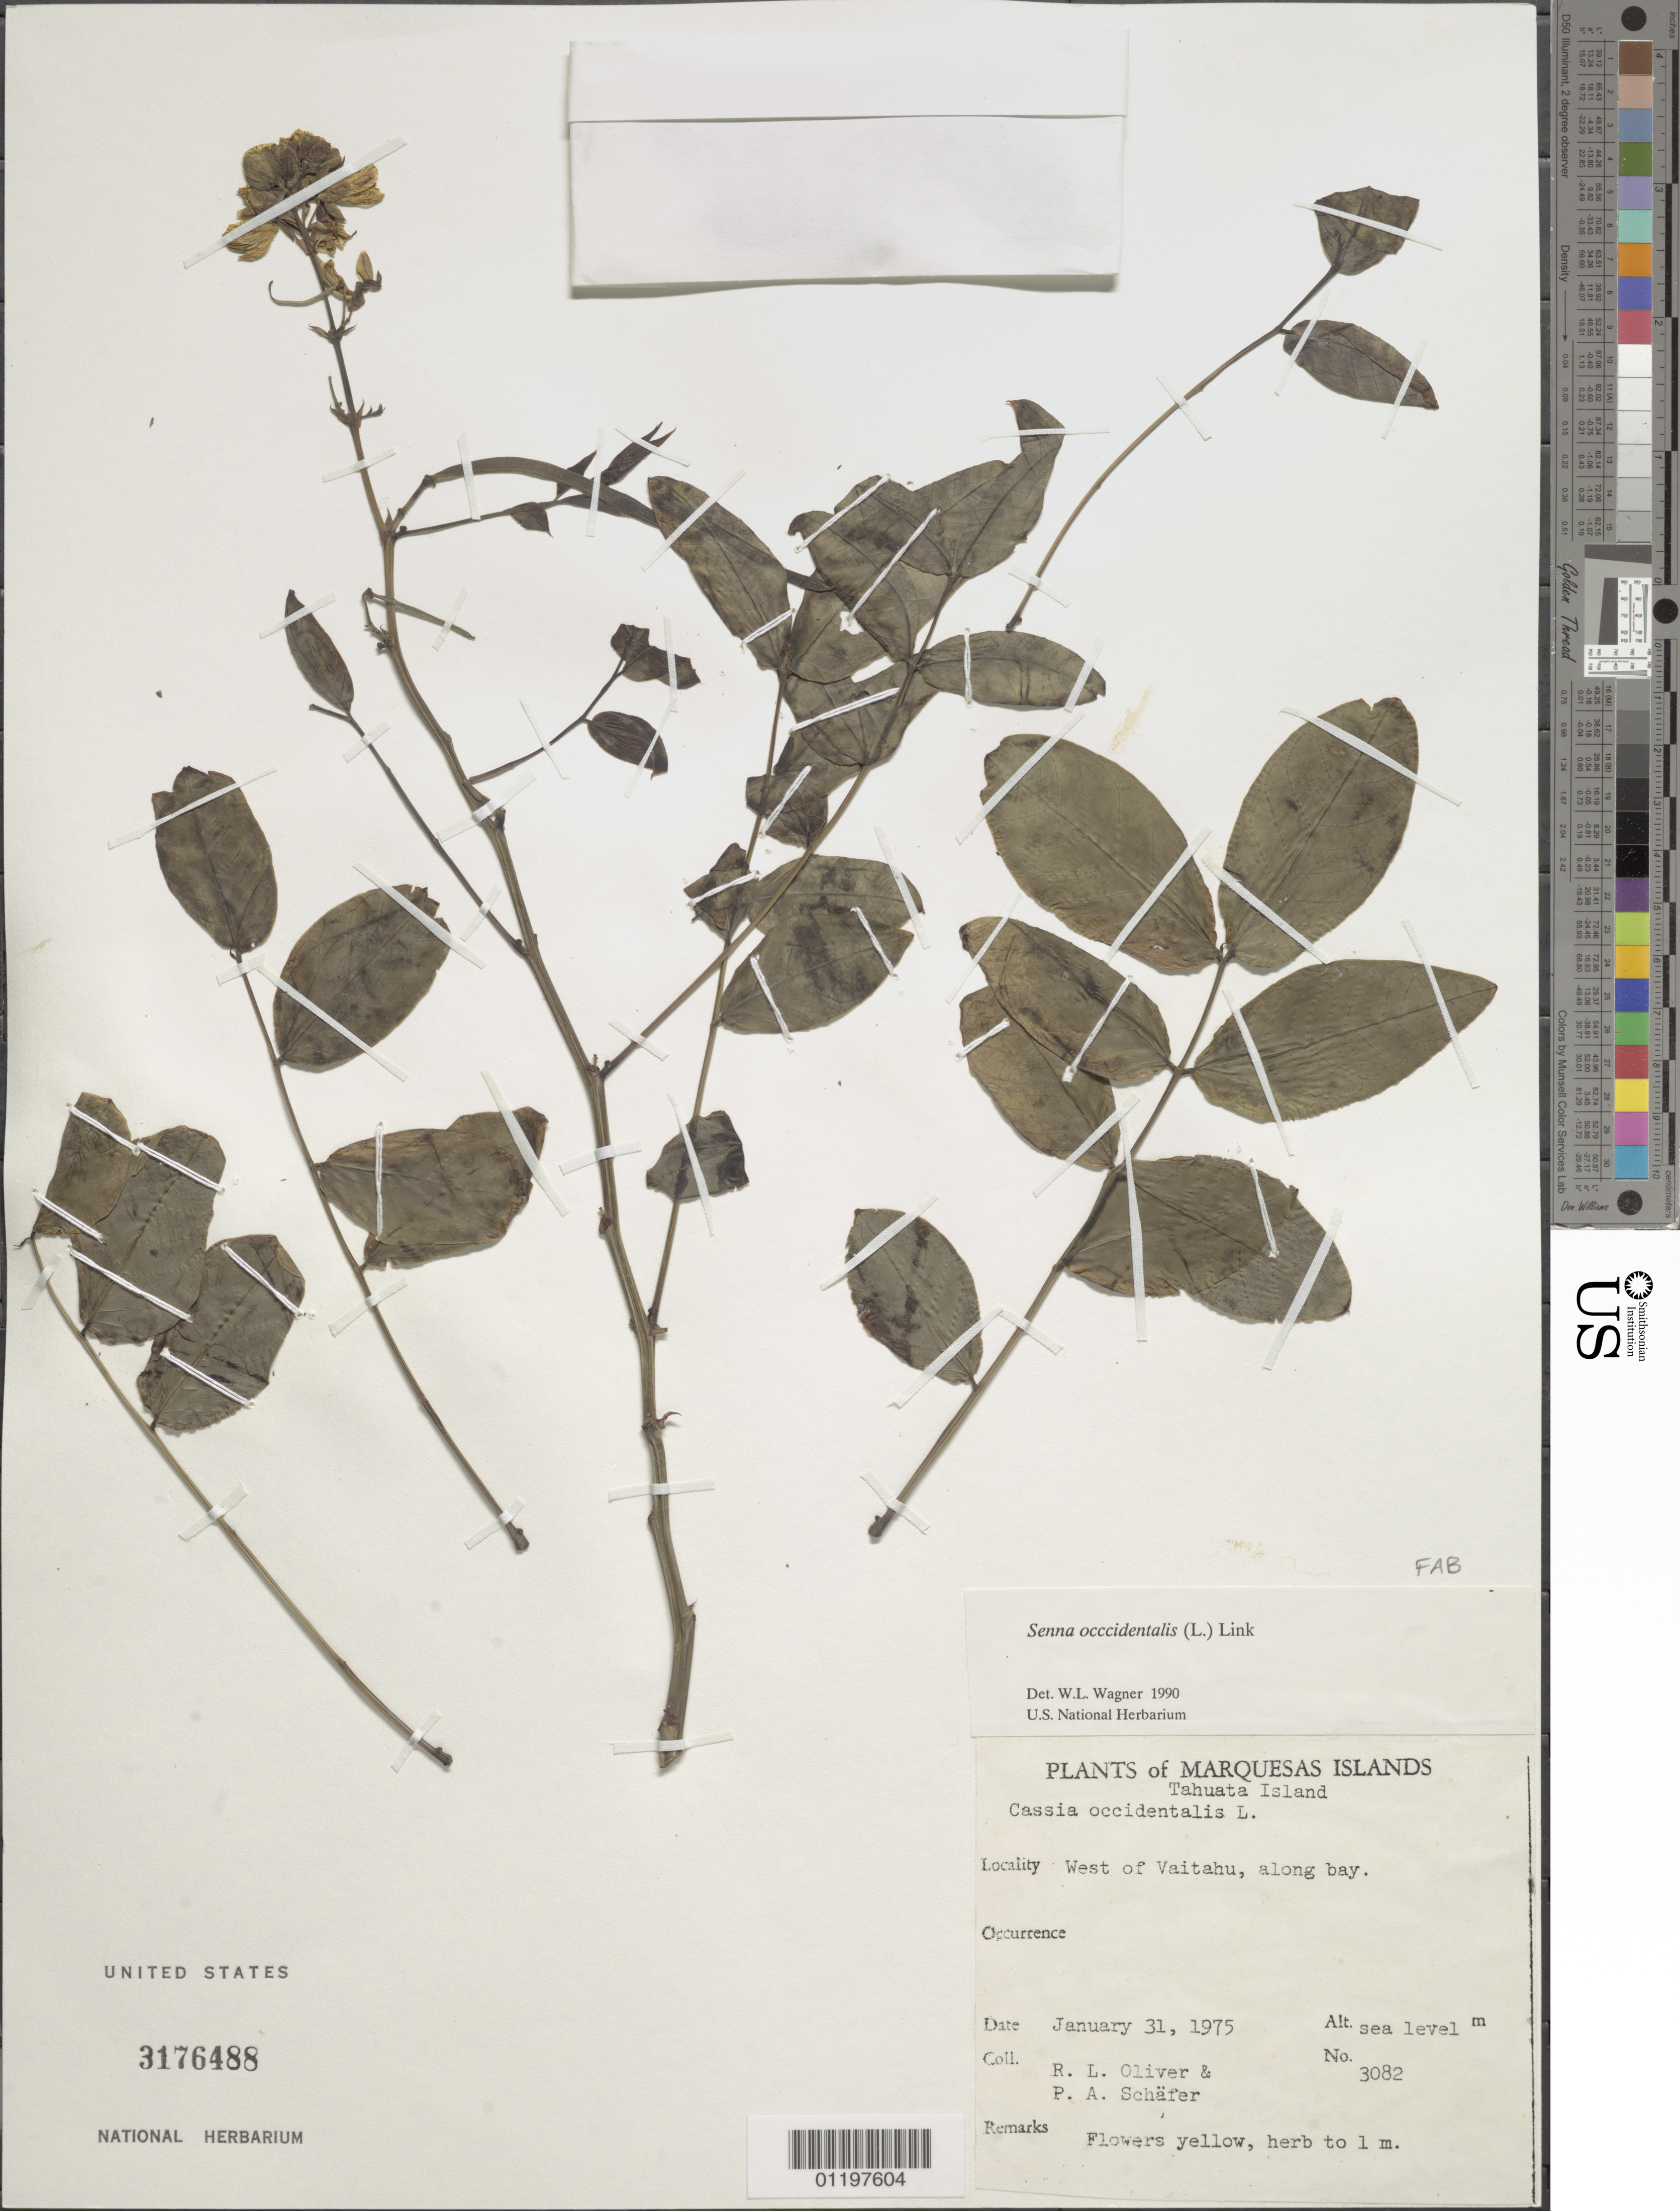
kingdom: Plantae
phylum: Tracheophyta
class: Magnoliopsida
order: Fabales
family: Fabaceae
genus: Senna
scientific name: Senna occidentalis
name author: (L.) Link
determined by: Wagner, W. L., (BOT), Smithsonian Institution - National Museum of Natural History (UNITED STATES)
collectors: R. L. Oliver & P. A. Schäfer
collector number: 3082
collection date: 1975-01-31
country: French Polynesia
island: Tahuata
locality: W of Vaitahu, along bay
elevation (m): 0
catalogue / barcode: US 3176488